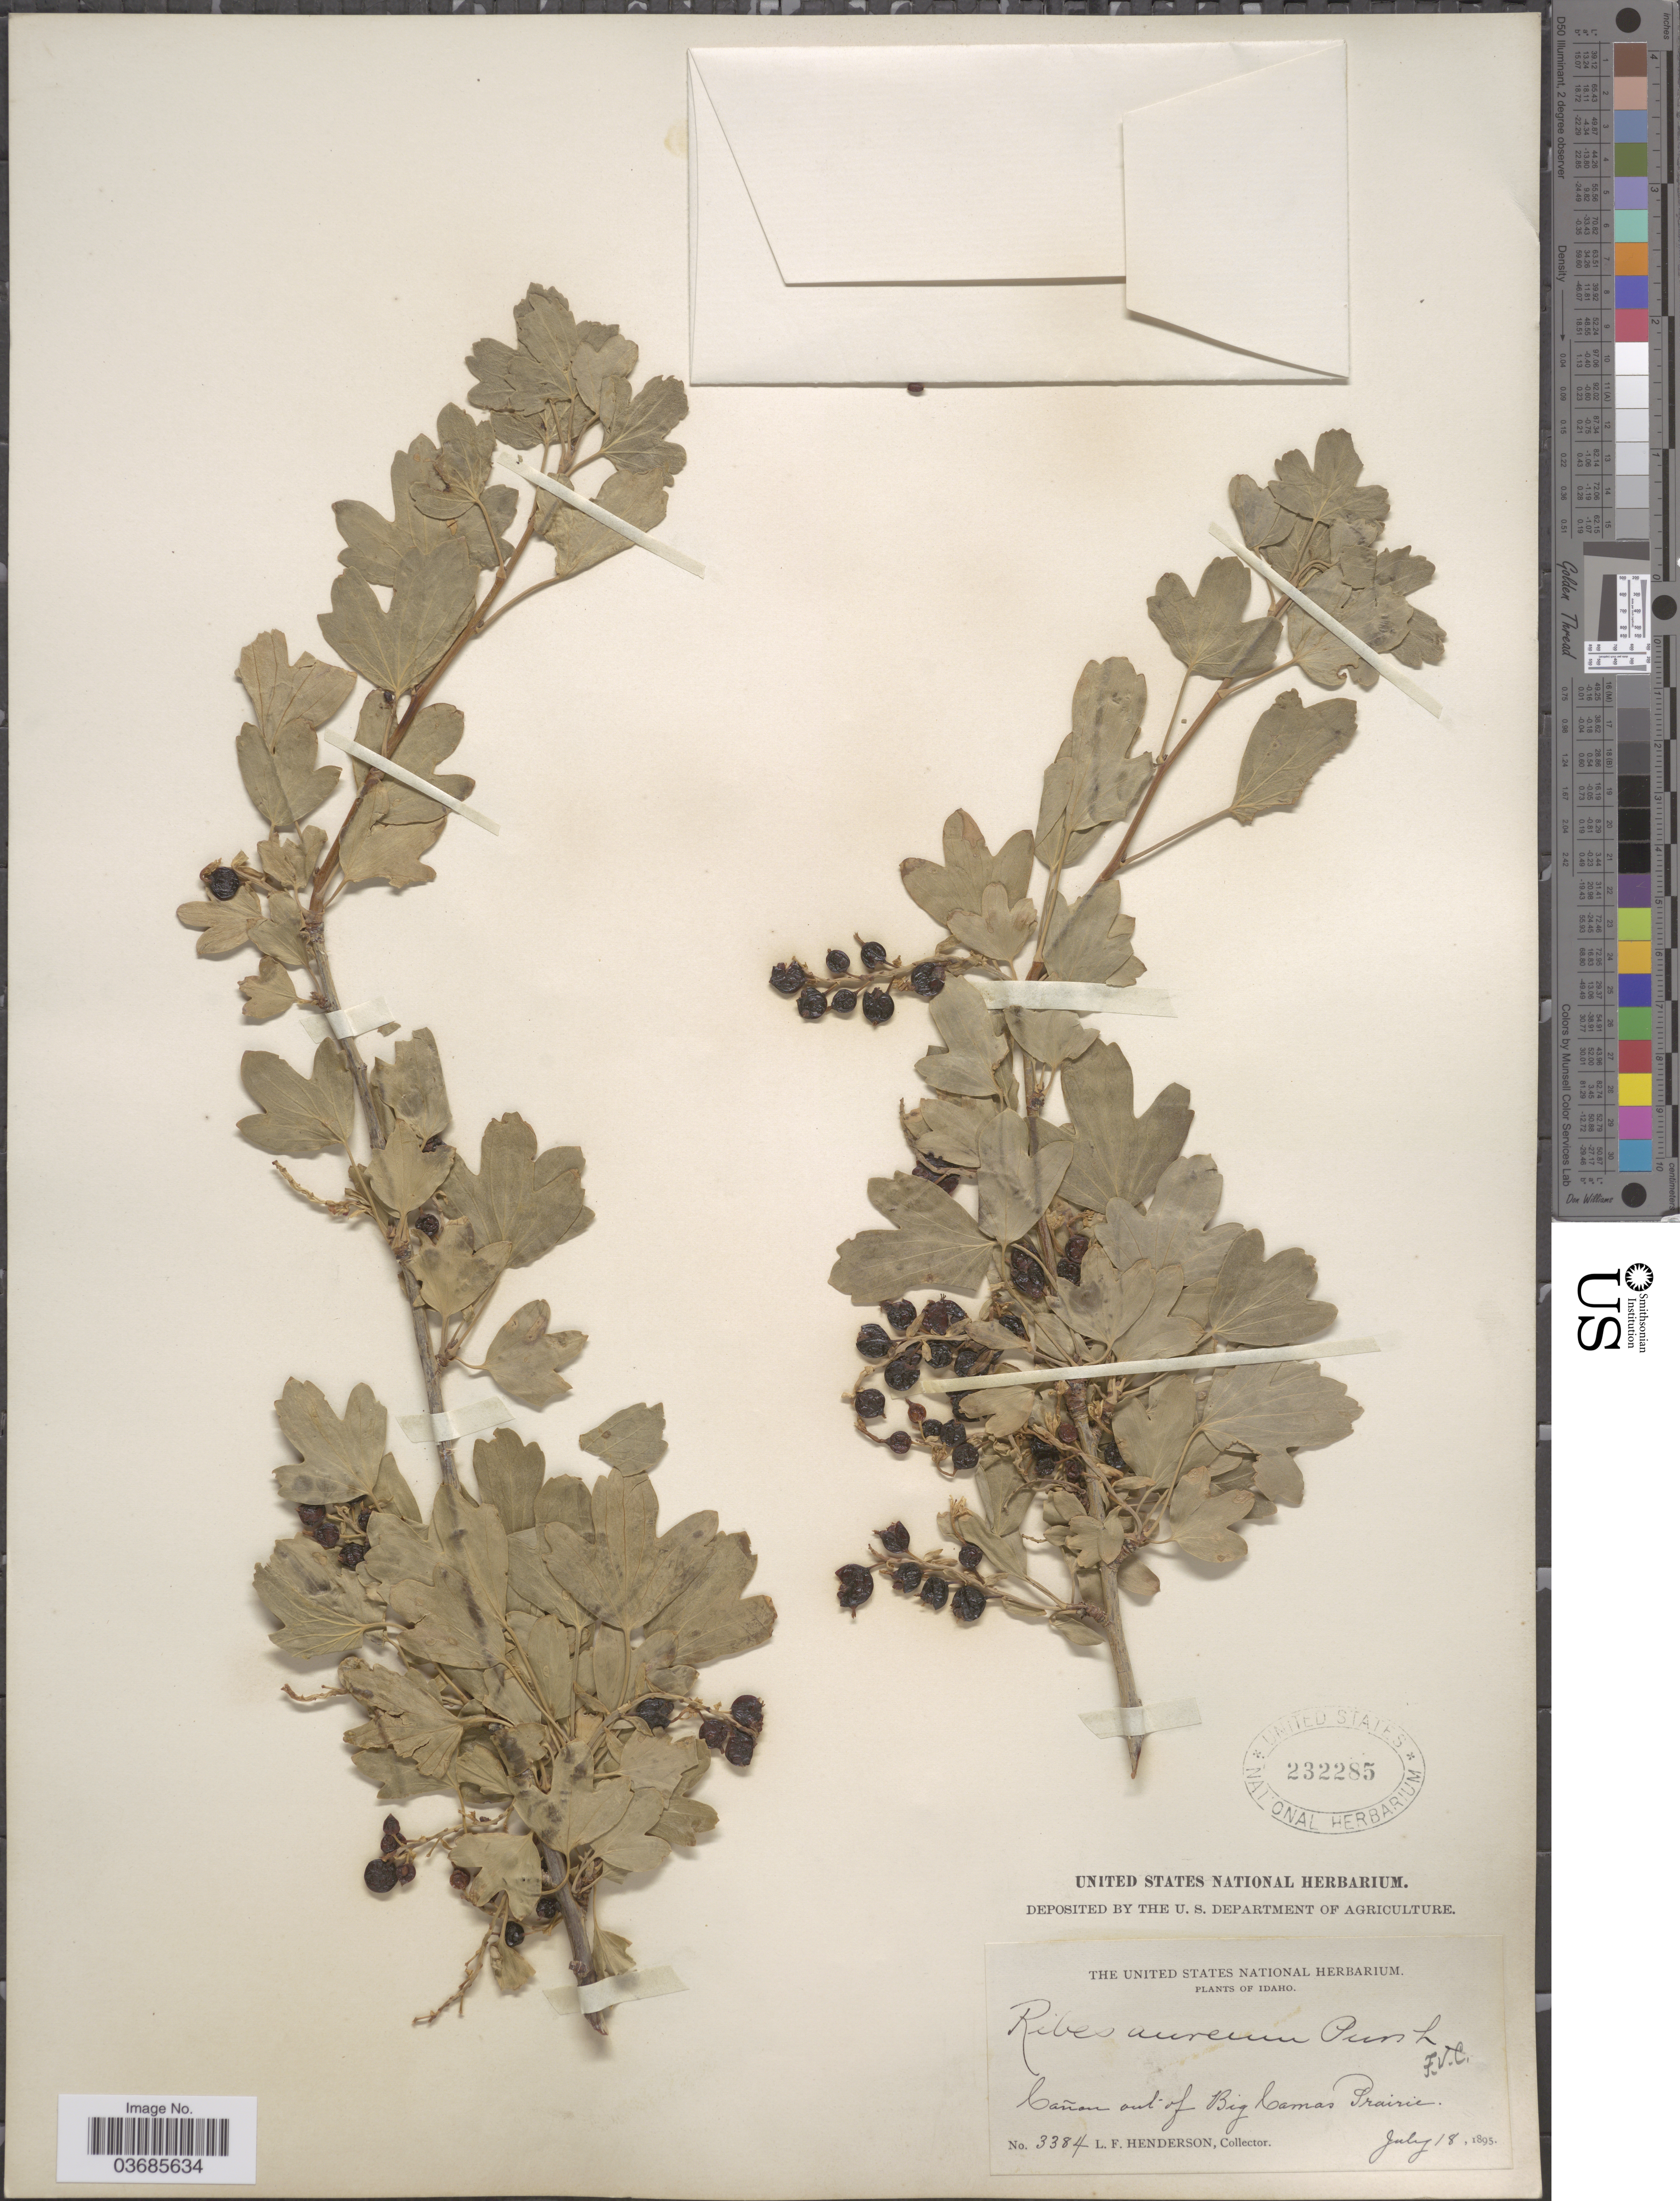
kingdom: Plantae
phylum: Tracheophyta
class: Magnoliopsida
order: Saxifragales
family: Grossulariaceae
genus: Ribes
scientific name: Ribes aureum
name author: Pursh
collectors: L. Henderson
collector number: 3384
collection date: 1895-07-18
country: United States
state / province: Idaho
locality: Cañon out of Big Camas Prairie.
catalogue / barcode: US 232285